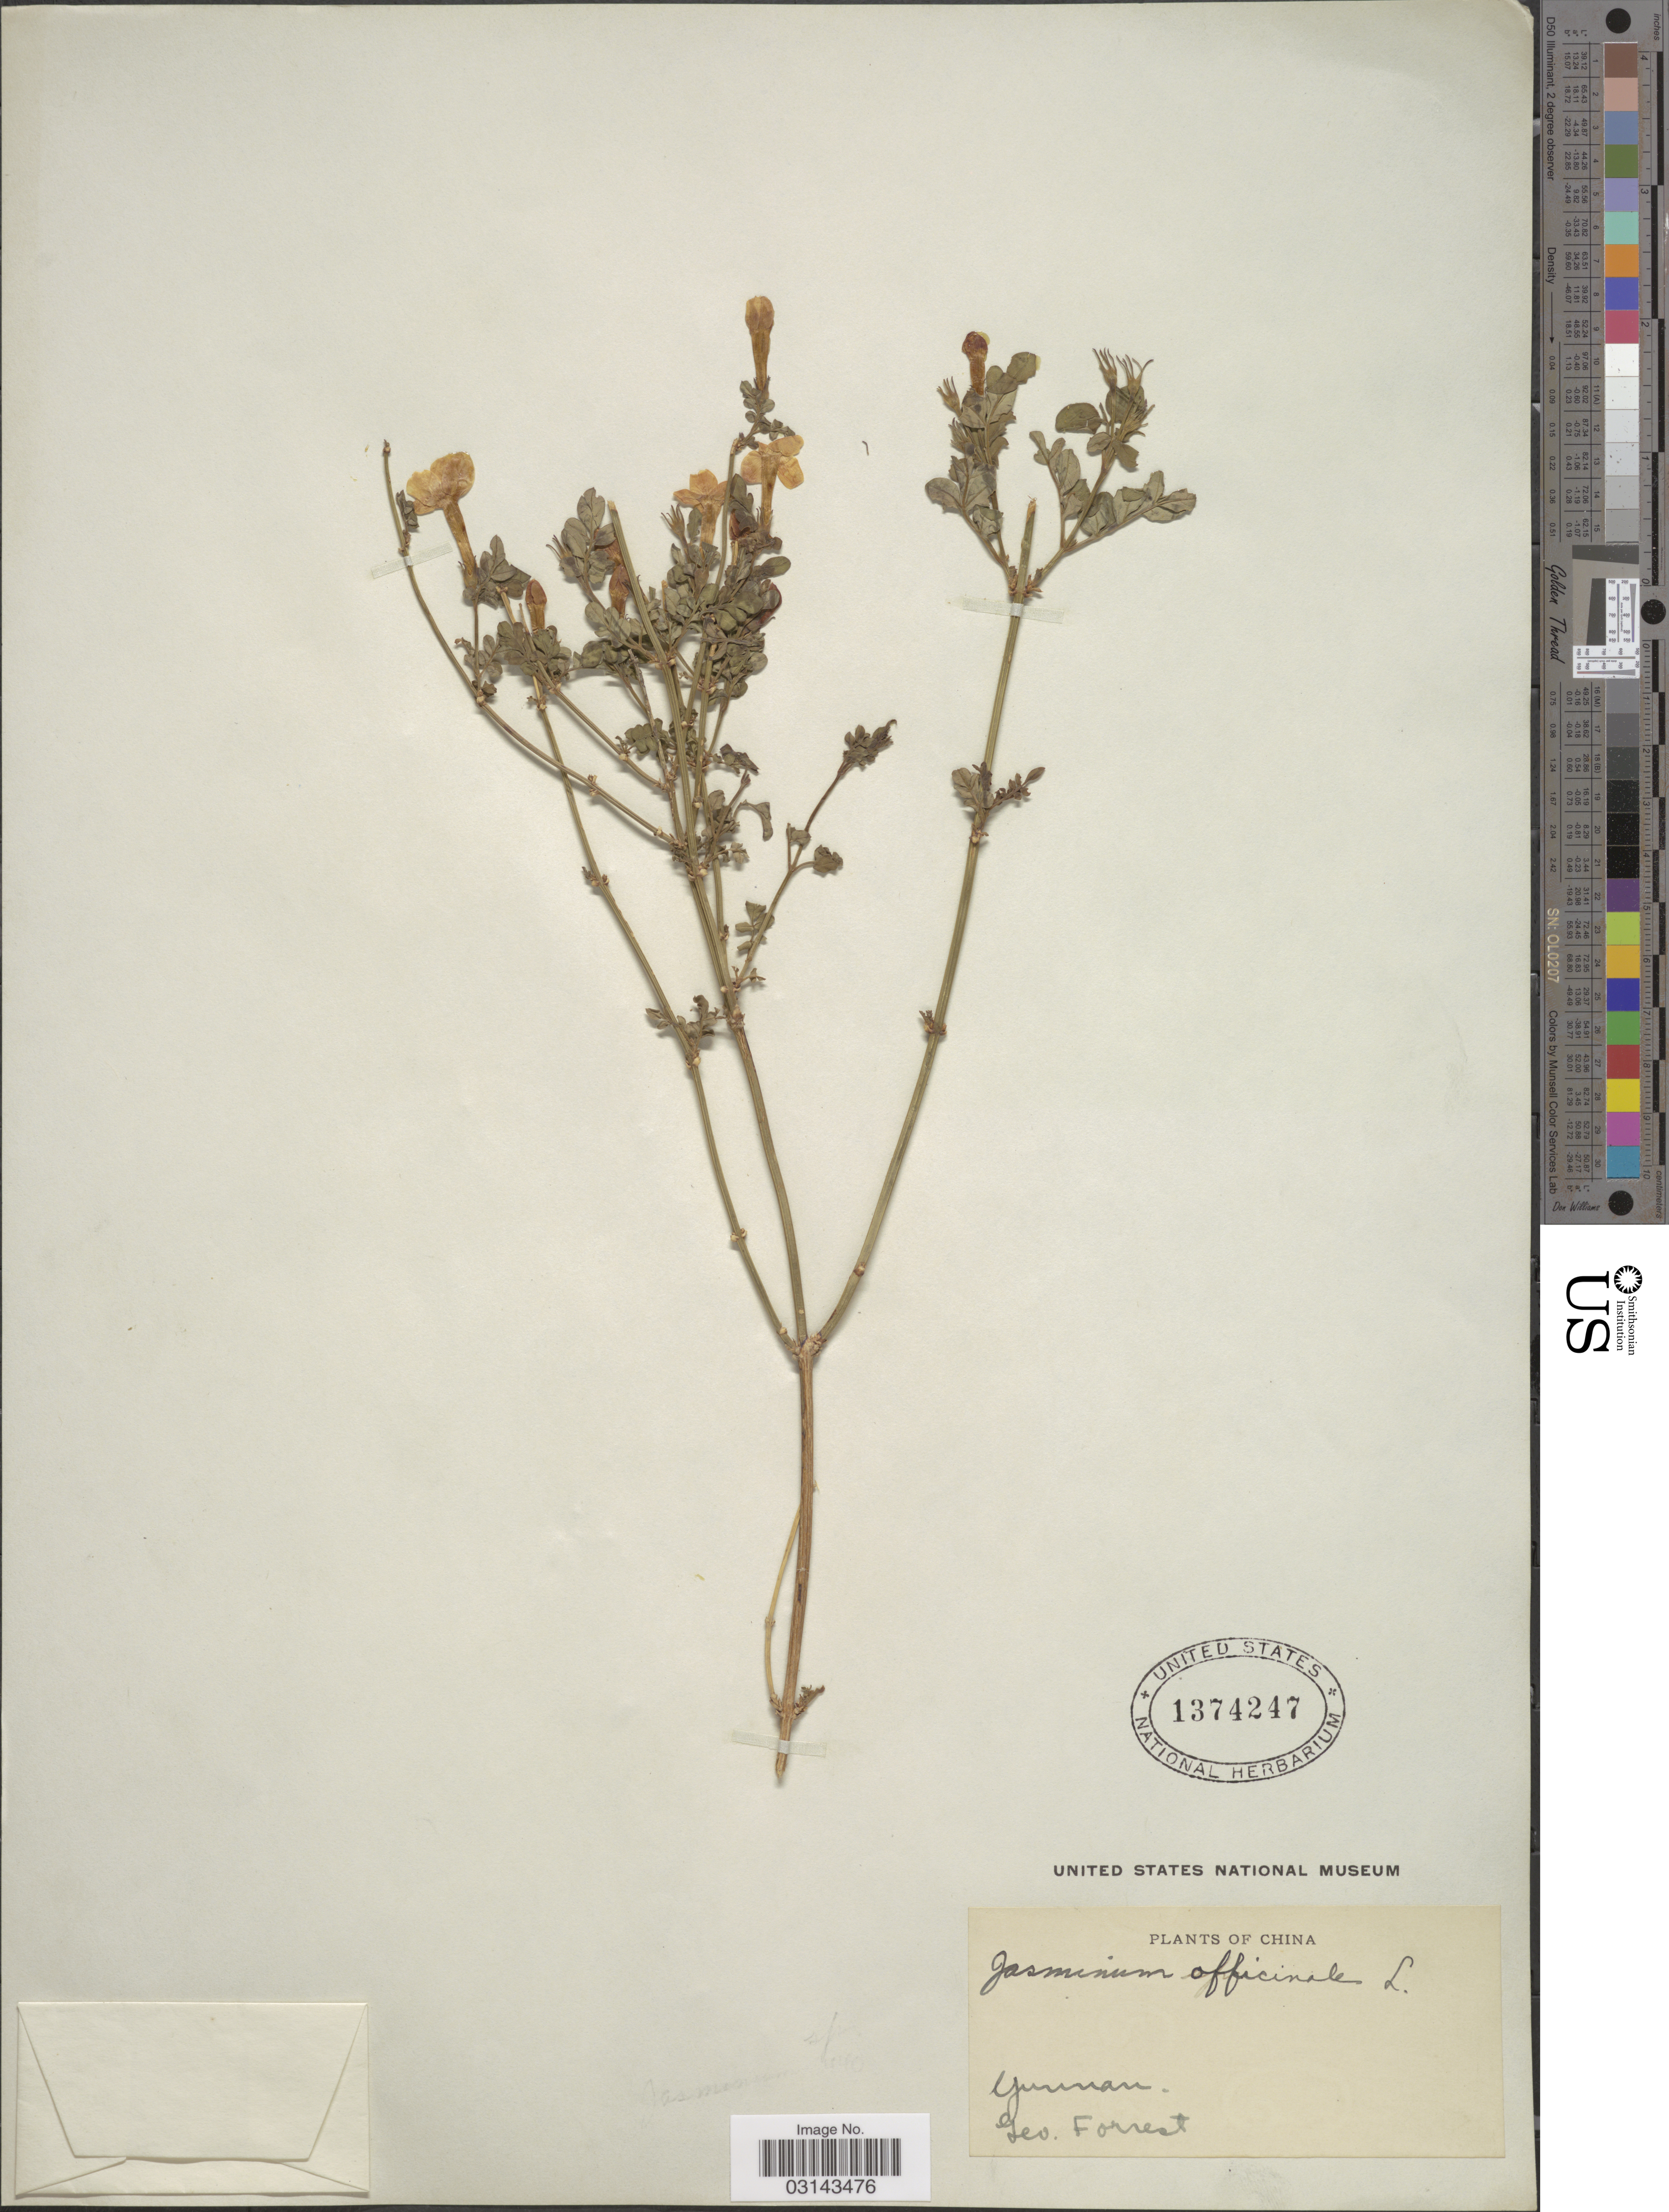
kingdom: Plantae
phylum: Tracheophyta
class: Magnoliopsida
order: Lamiales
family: Oleaceae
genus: Jasminum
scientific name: Jasminum officinale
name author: L.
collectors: G. Forrest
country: China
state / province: Yunnan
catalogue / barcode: US 1374247